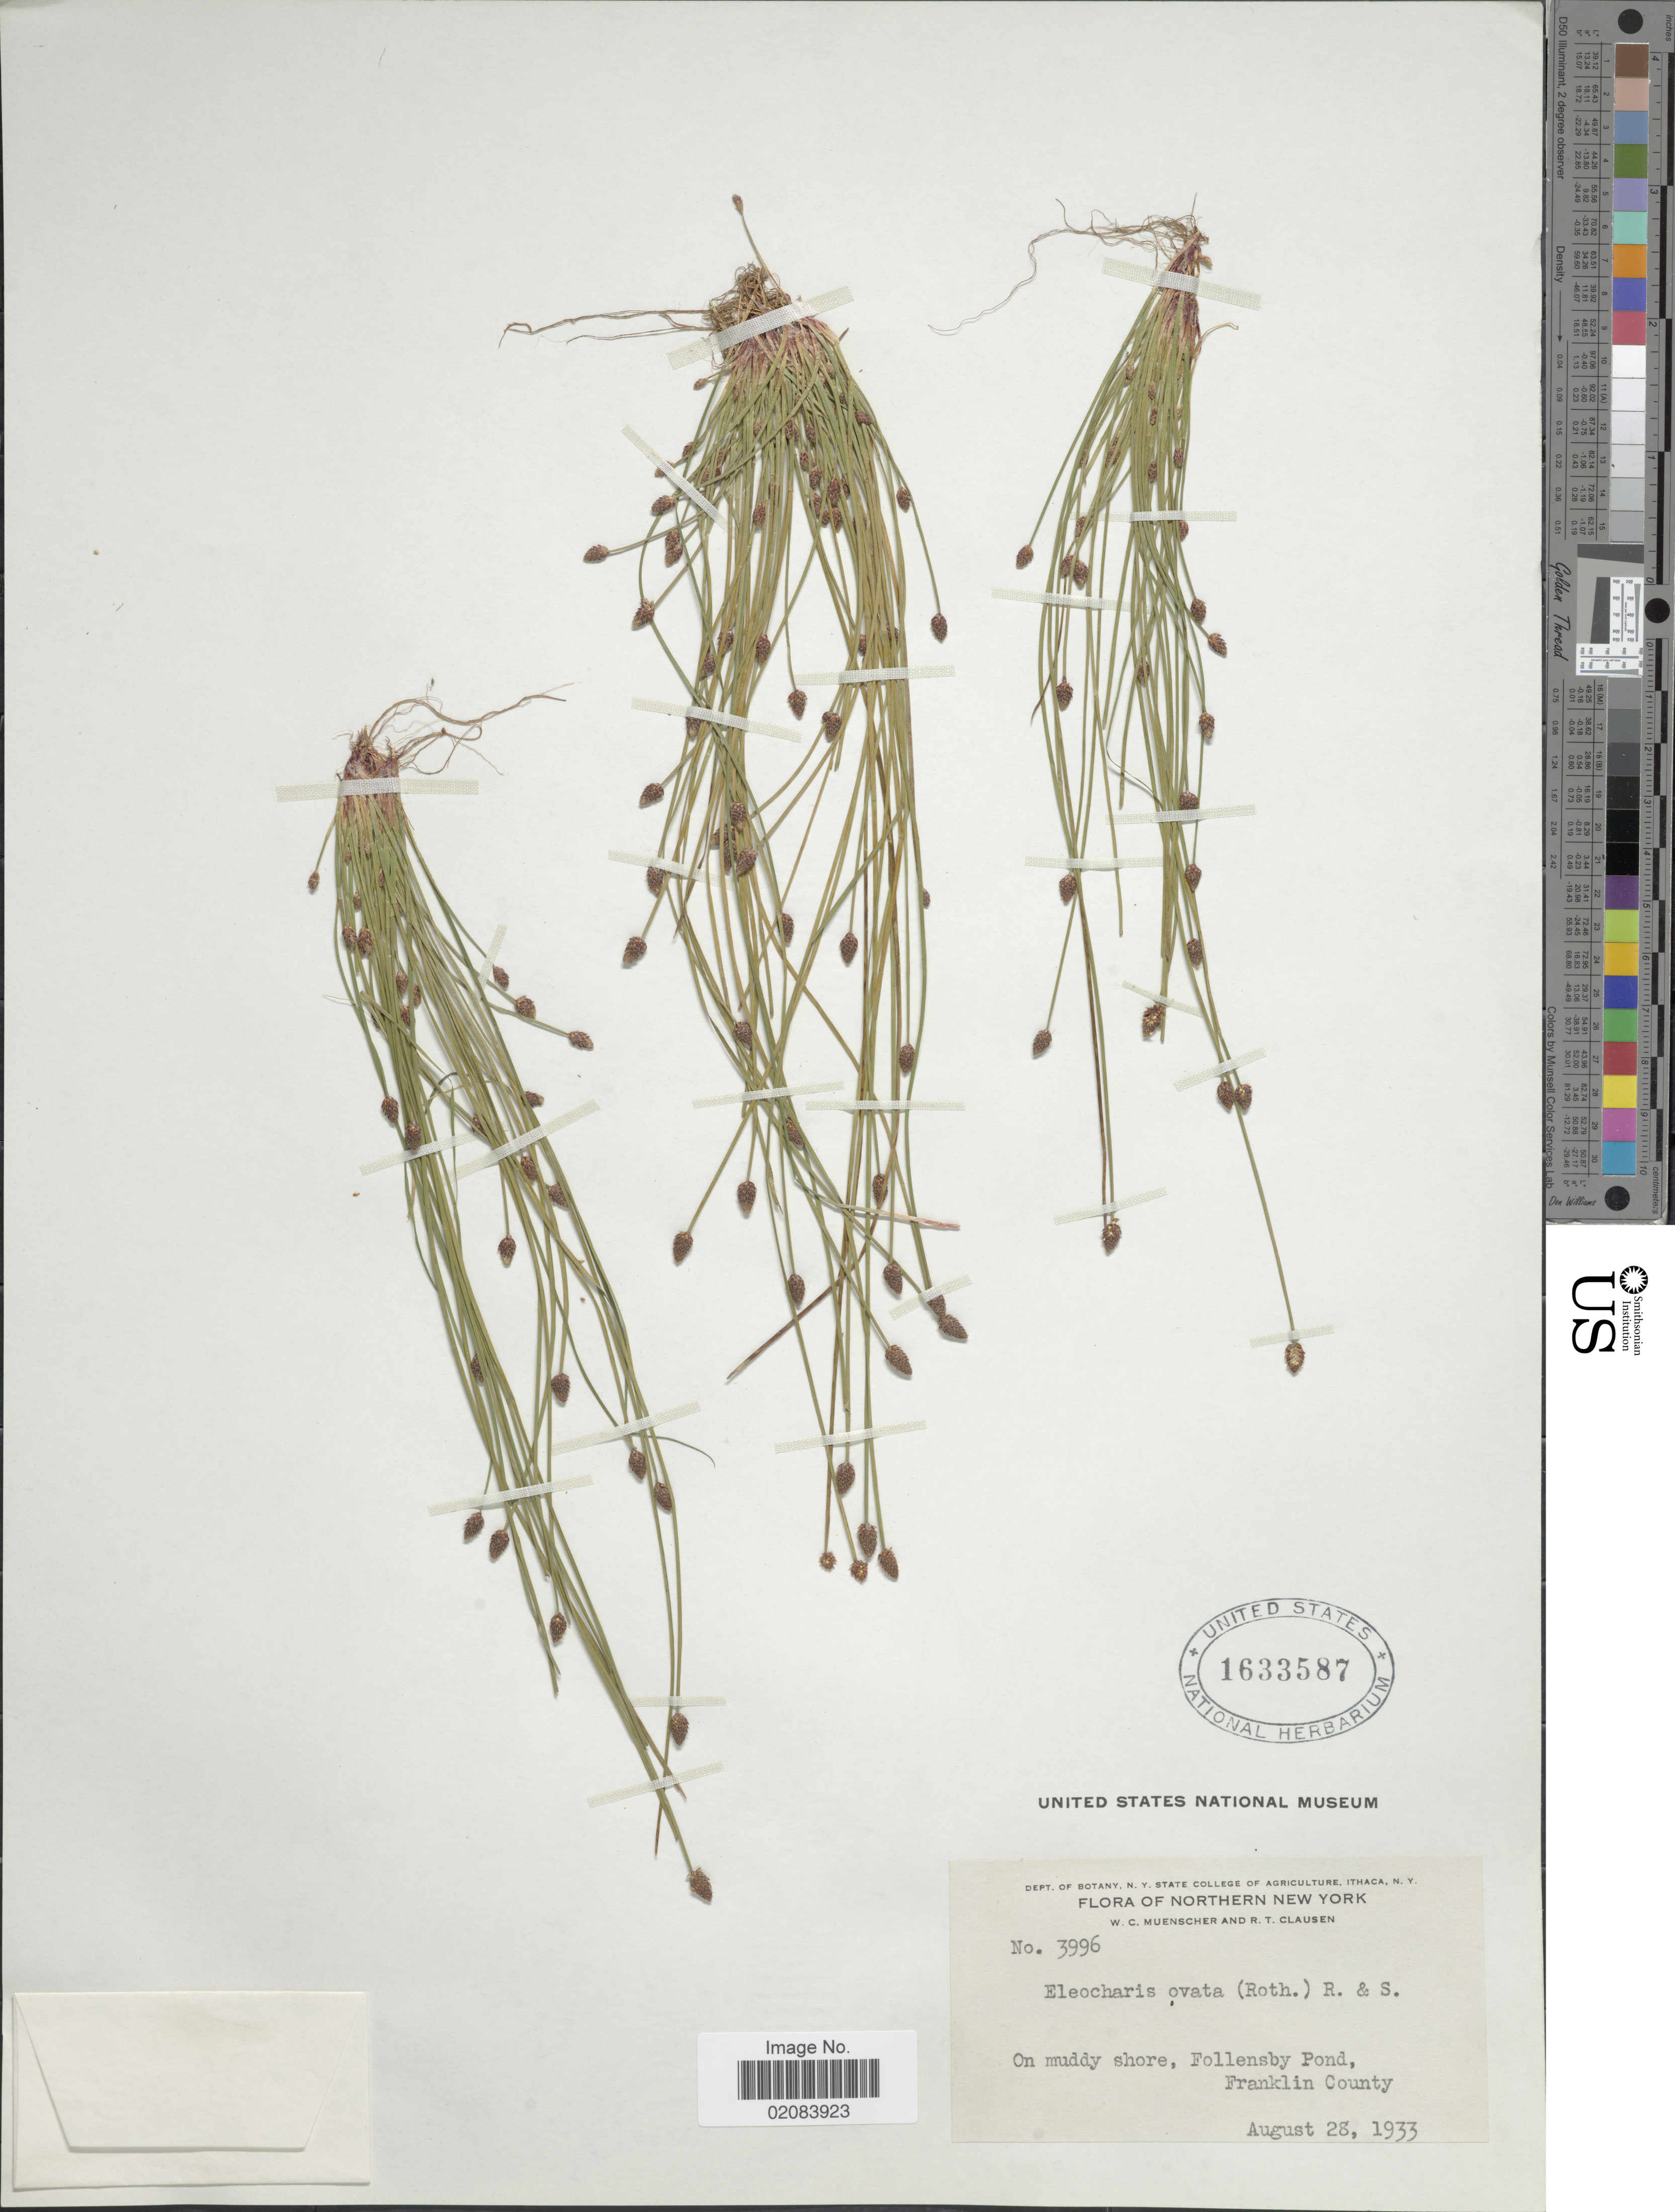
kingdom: Plantae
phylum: Tracheophyta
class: Liliopsida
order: Poales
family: Cyperaceae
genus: Eleocharis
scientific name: Eleocharis ovata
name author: (Roth) Roem. & Schult.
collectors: W. Muenscher & R. T. Clausen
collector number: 3996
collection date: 1933-08-28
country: United States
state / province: New York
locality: Northern New York. Follensby Pond, Franklin County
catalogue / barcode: US 1633587